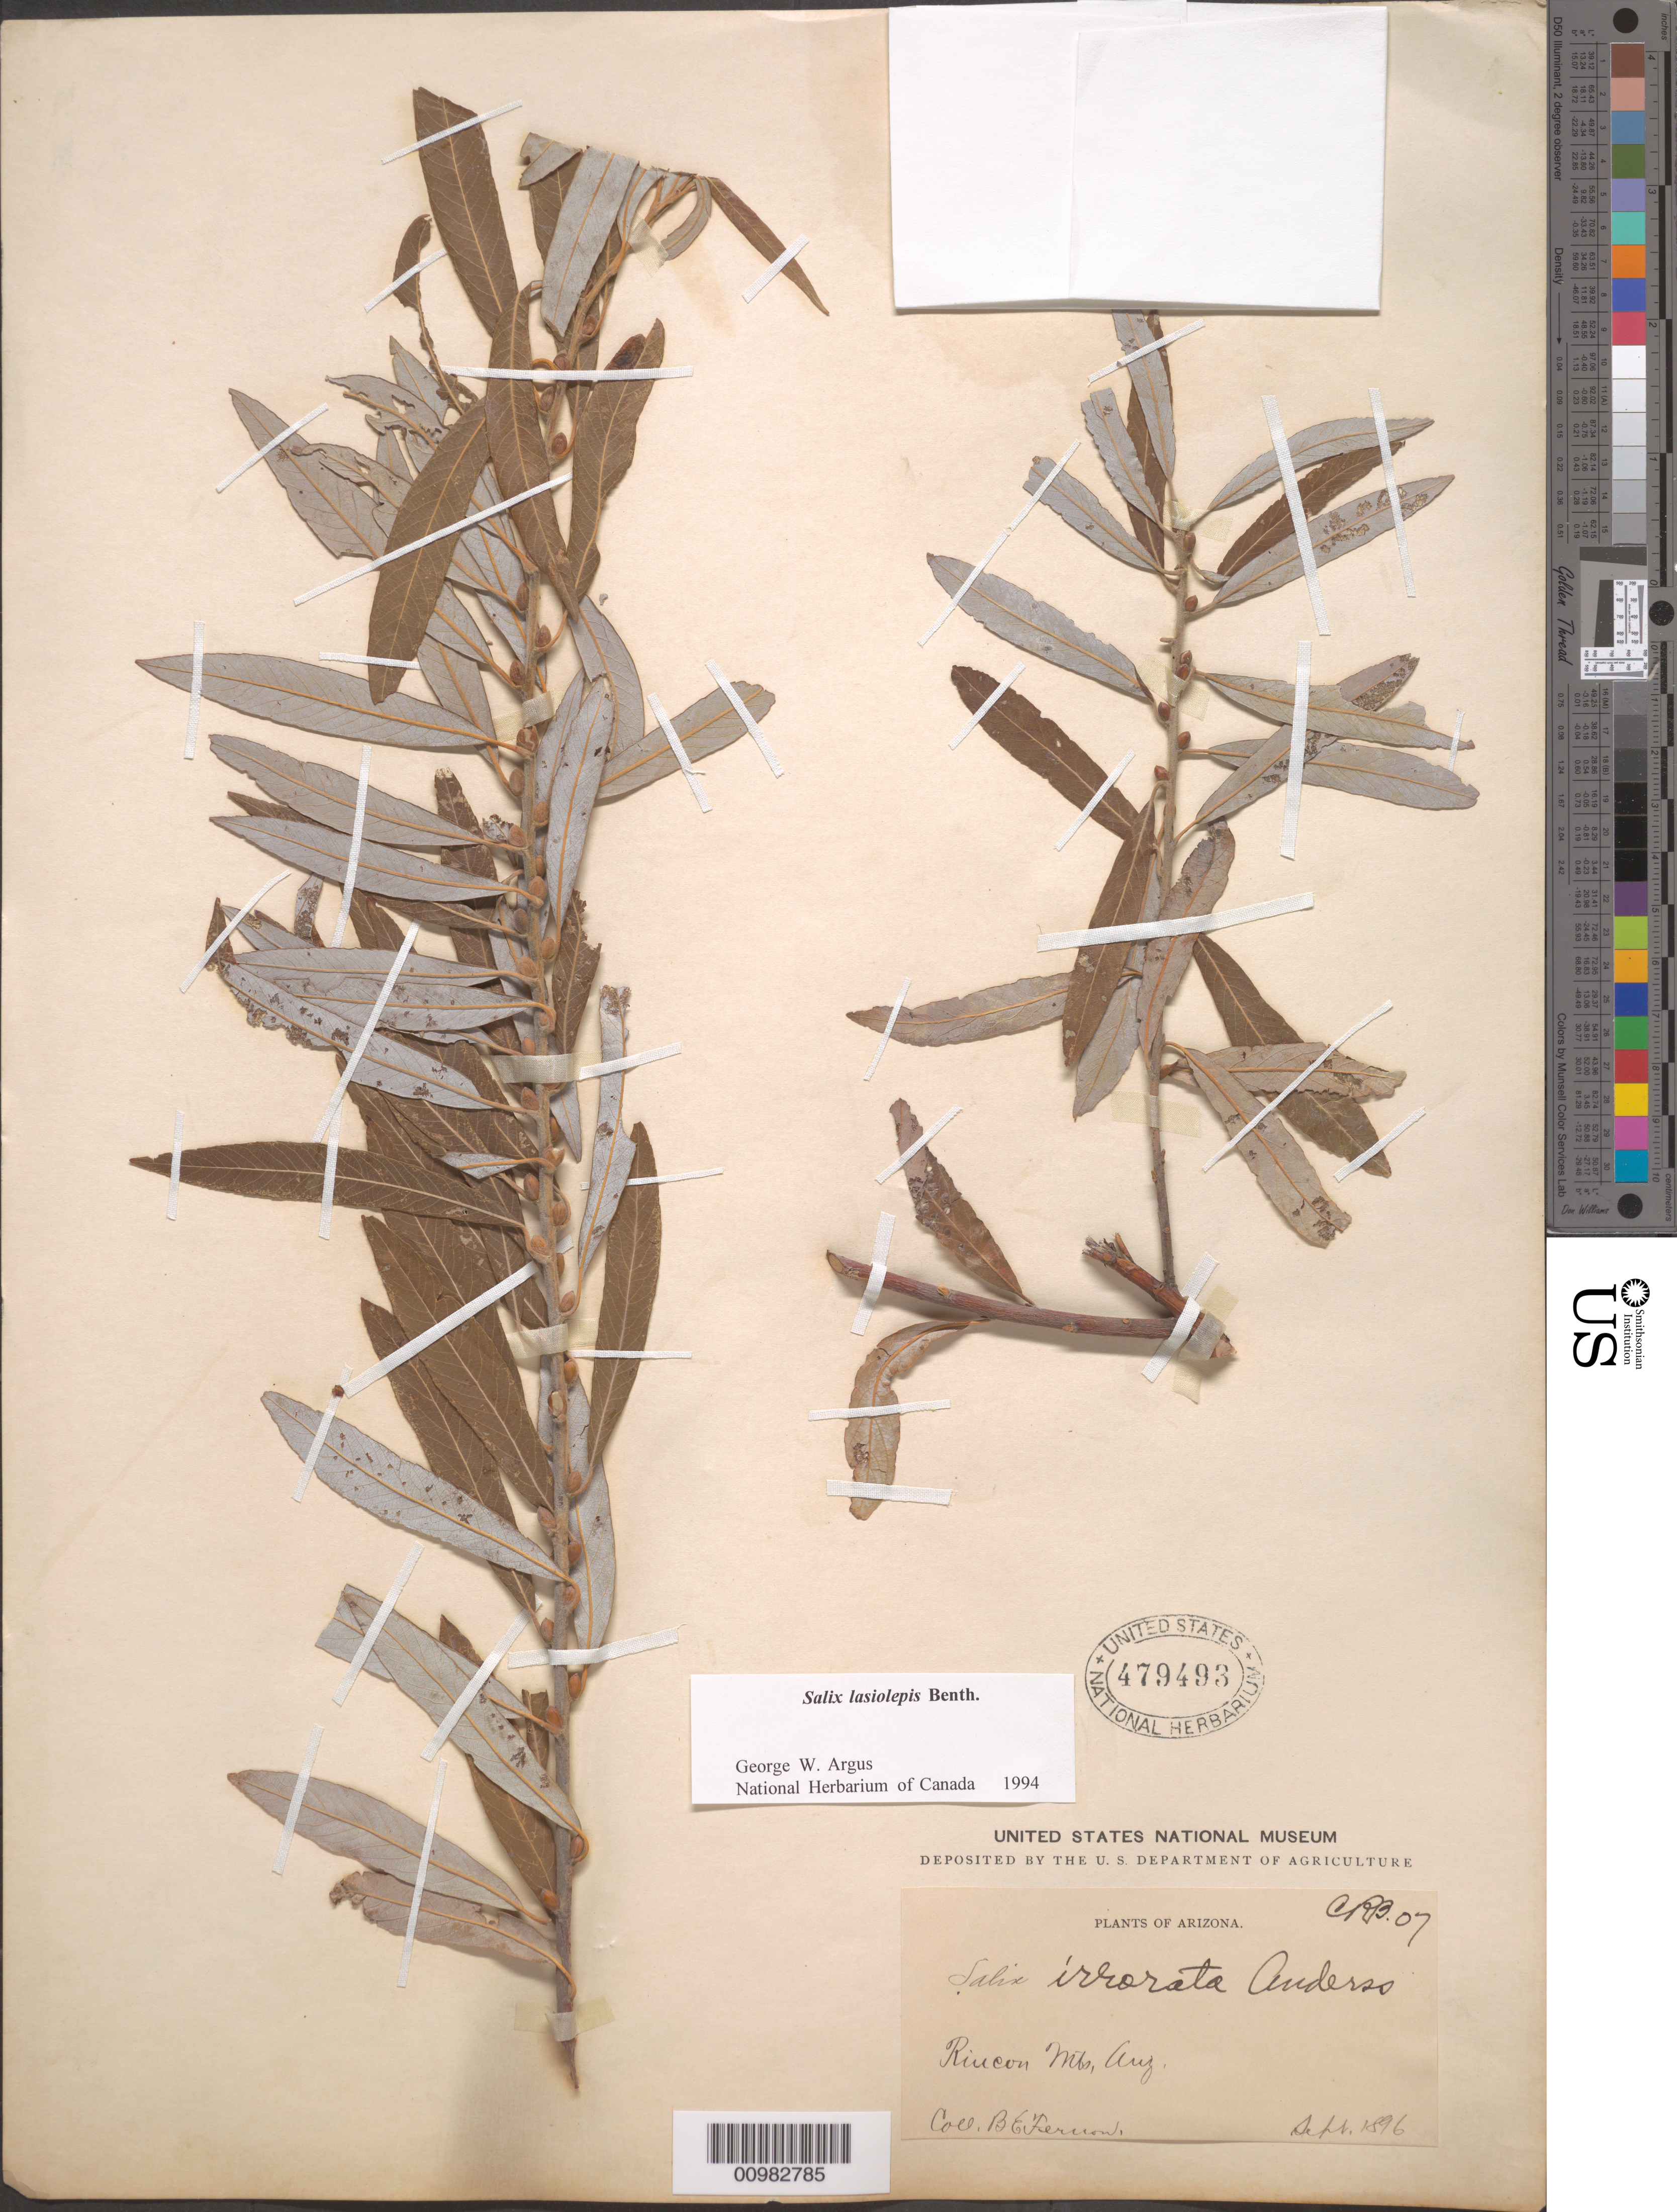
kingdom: Plantae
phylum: Tracheophyta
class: Magnoliopsida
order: Malpighiales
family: Salicaceae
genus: Salix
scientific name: Salix lasiolepis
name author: Benth.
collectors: B. E. Feruow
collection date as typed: Sep 1896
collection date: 1896-09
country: United States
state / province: Arizona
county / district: Pima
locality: Rincon Mountains.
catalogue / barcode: US 479493